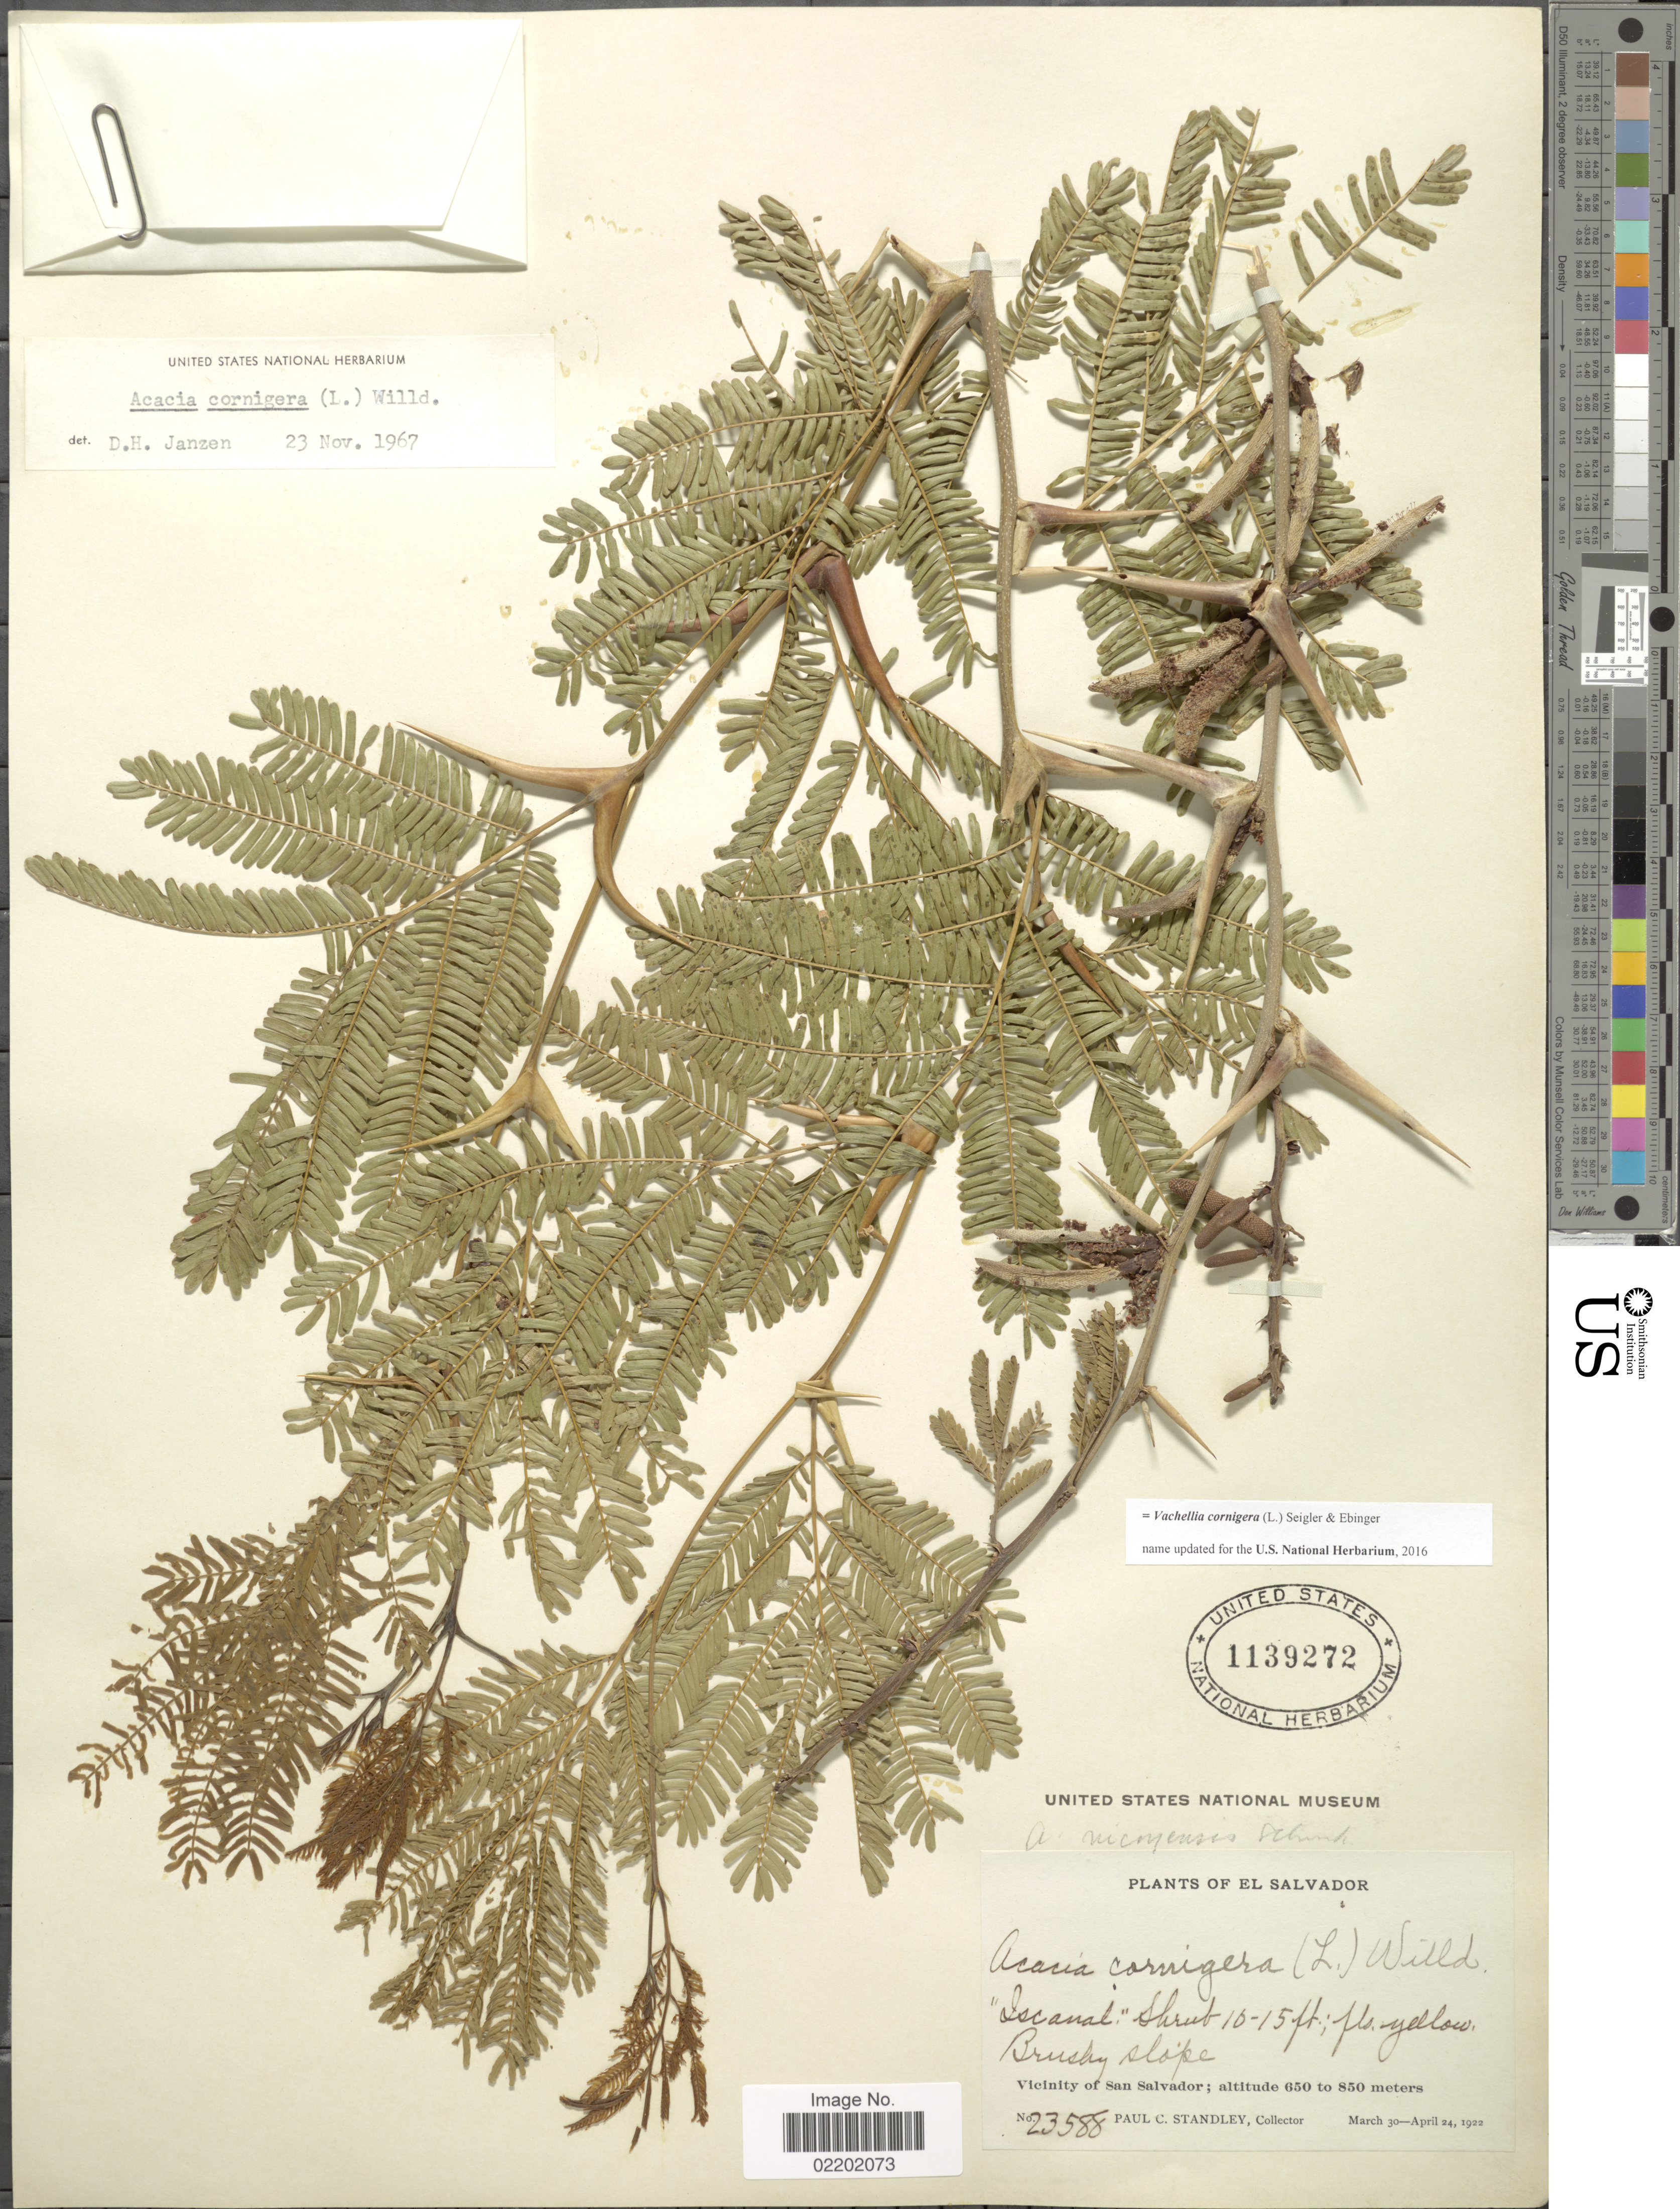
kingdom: Plantae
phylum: Tracheophyta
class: Magnoliopsida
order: Fabales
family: Fabaceae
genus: Vachellia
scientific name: Vachellia cornigera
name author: (L.) Seigler & Ebinger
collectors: P. C. Standley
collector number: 23588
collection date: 1922-03-30/1922-04-24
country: El Salvador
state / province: San Salvador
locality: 'Iscanal', Brushy slope, Vicinity of San Salvador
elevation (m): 650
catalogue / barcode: US 1139272